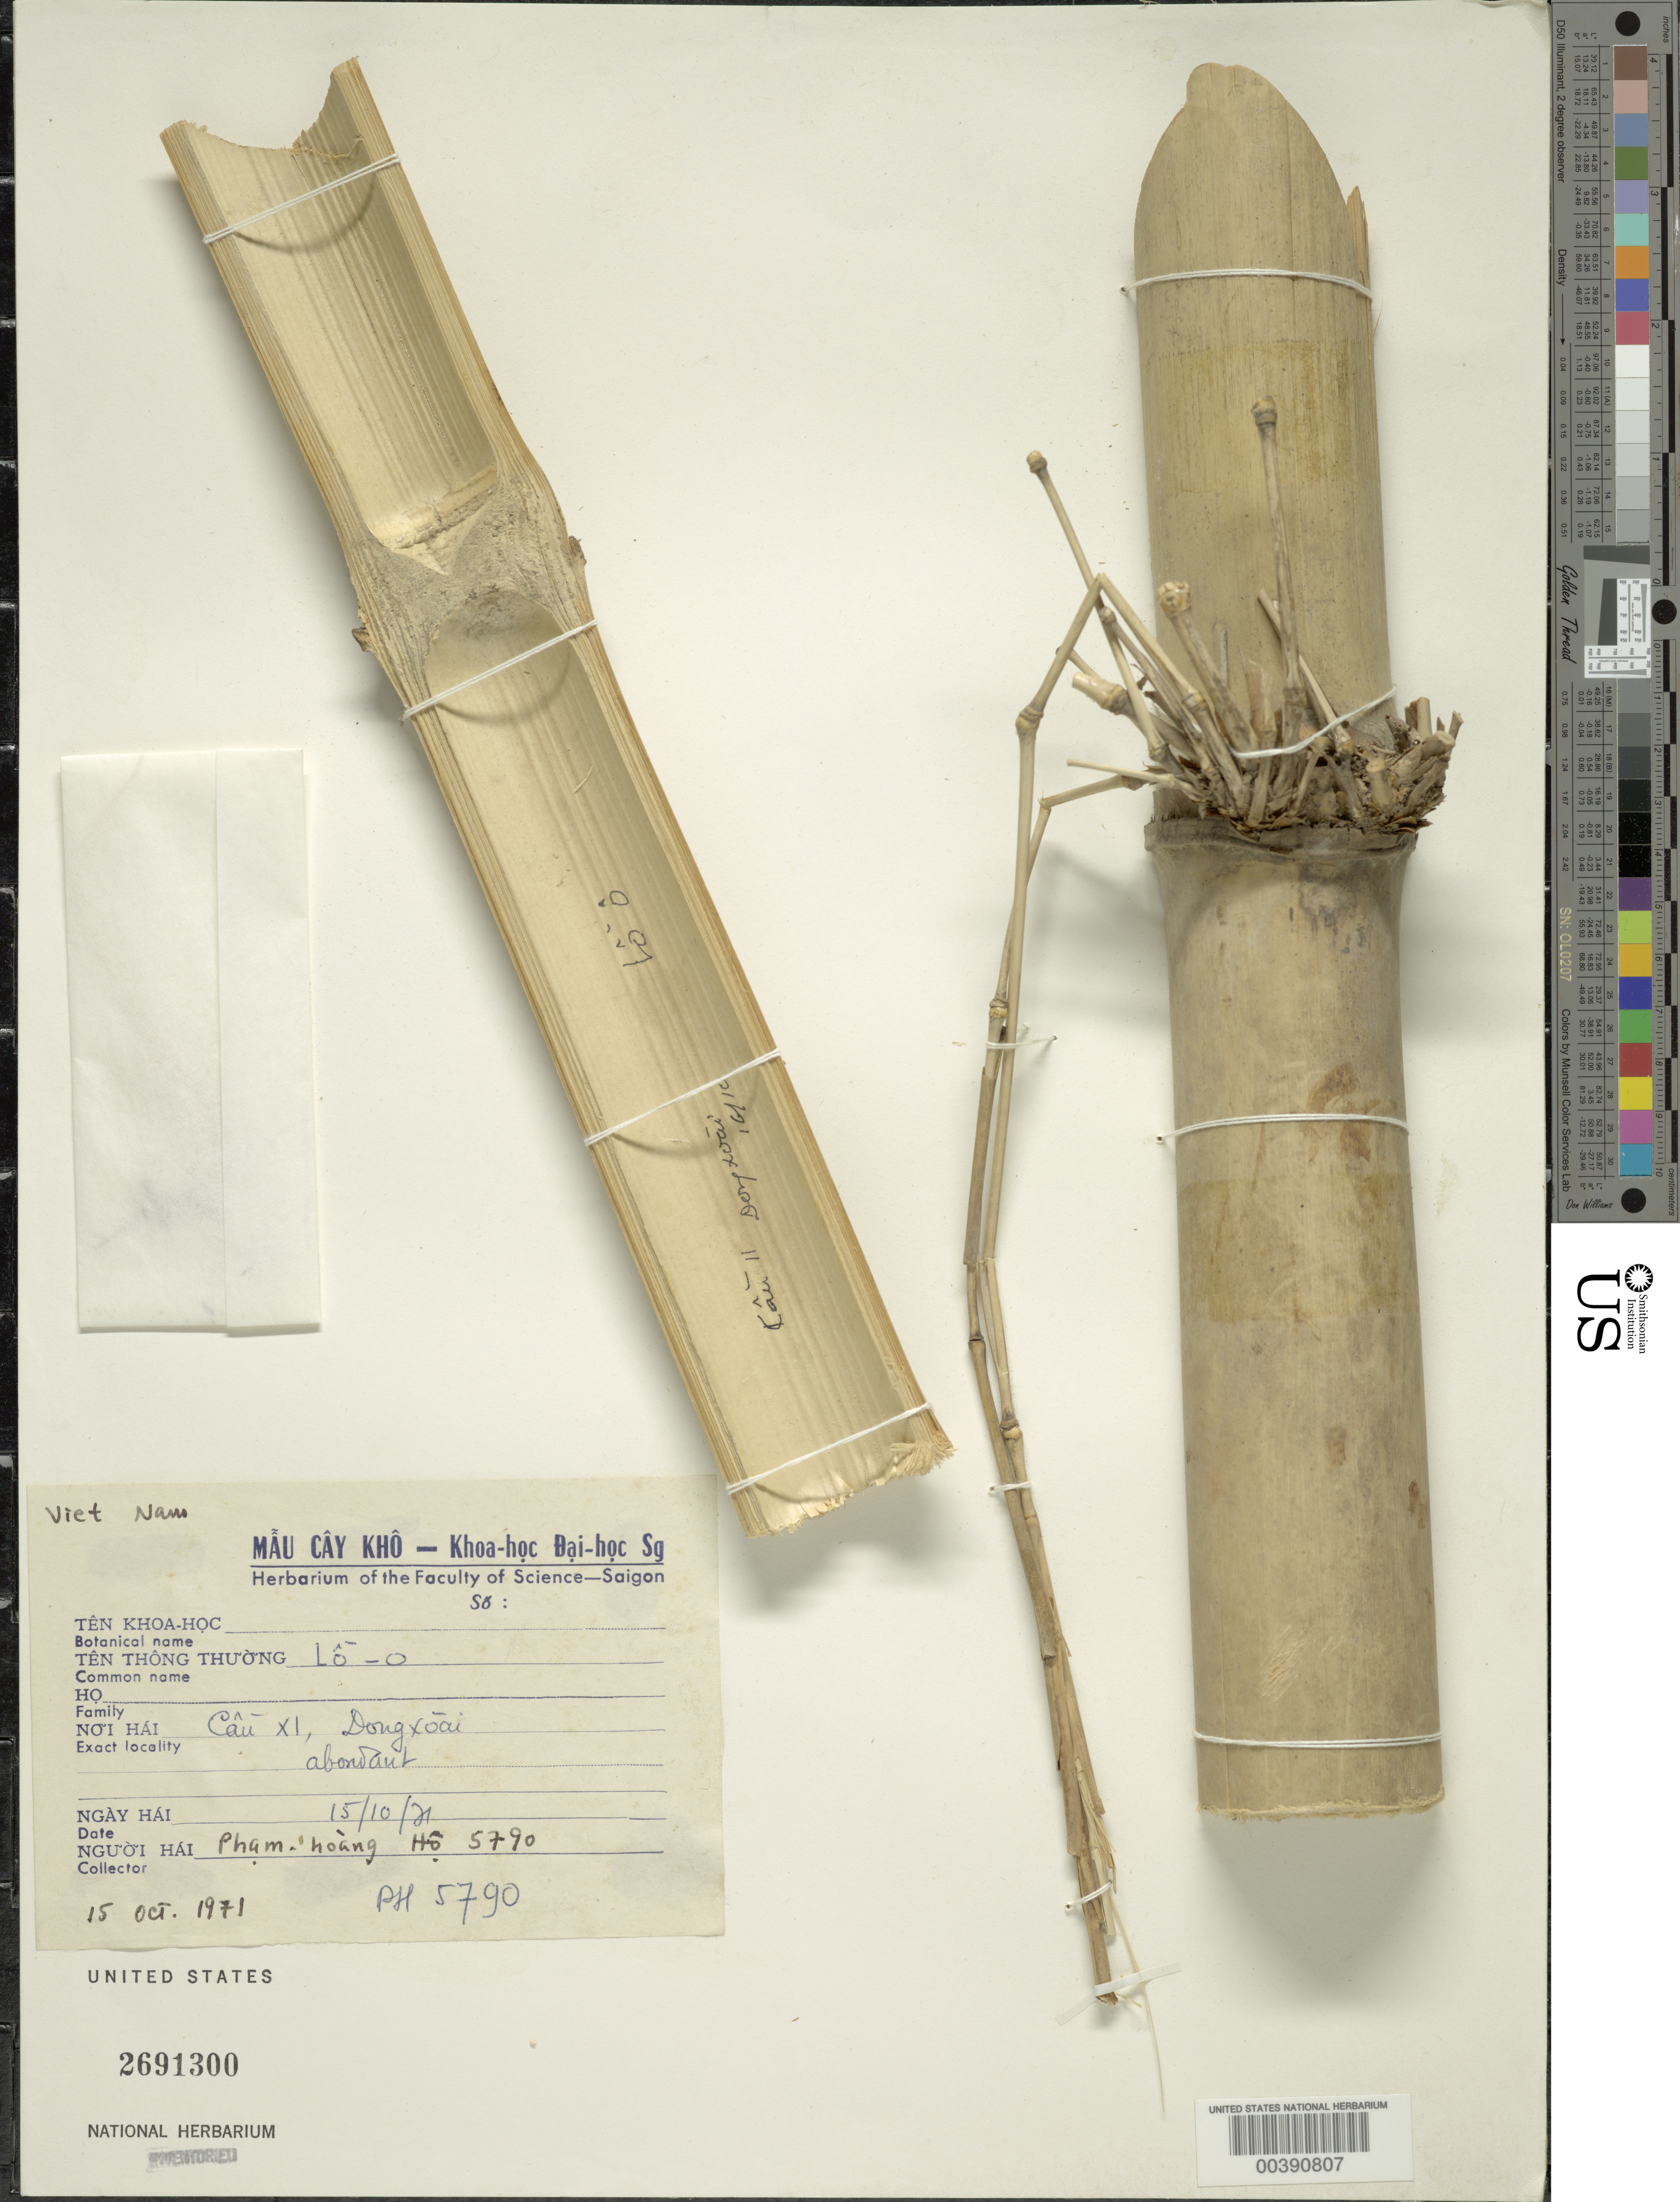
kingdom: Plantae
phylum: Tracheophyta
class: Liliopsida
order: Poales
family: Poaceae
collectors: P. H. Hoang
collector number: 5790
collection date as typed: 15 Oct 1971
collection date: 1971-10-15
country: Vietnam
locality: Cau xi, dougxoai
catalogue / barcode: US 2691300